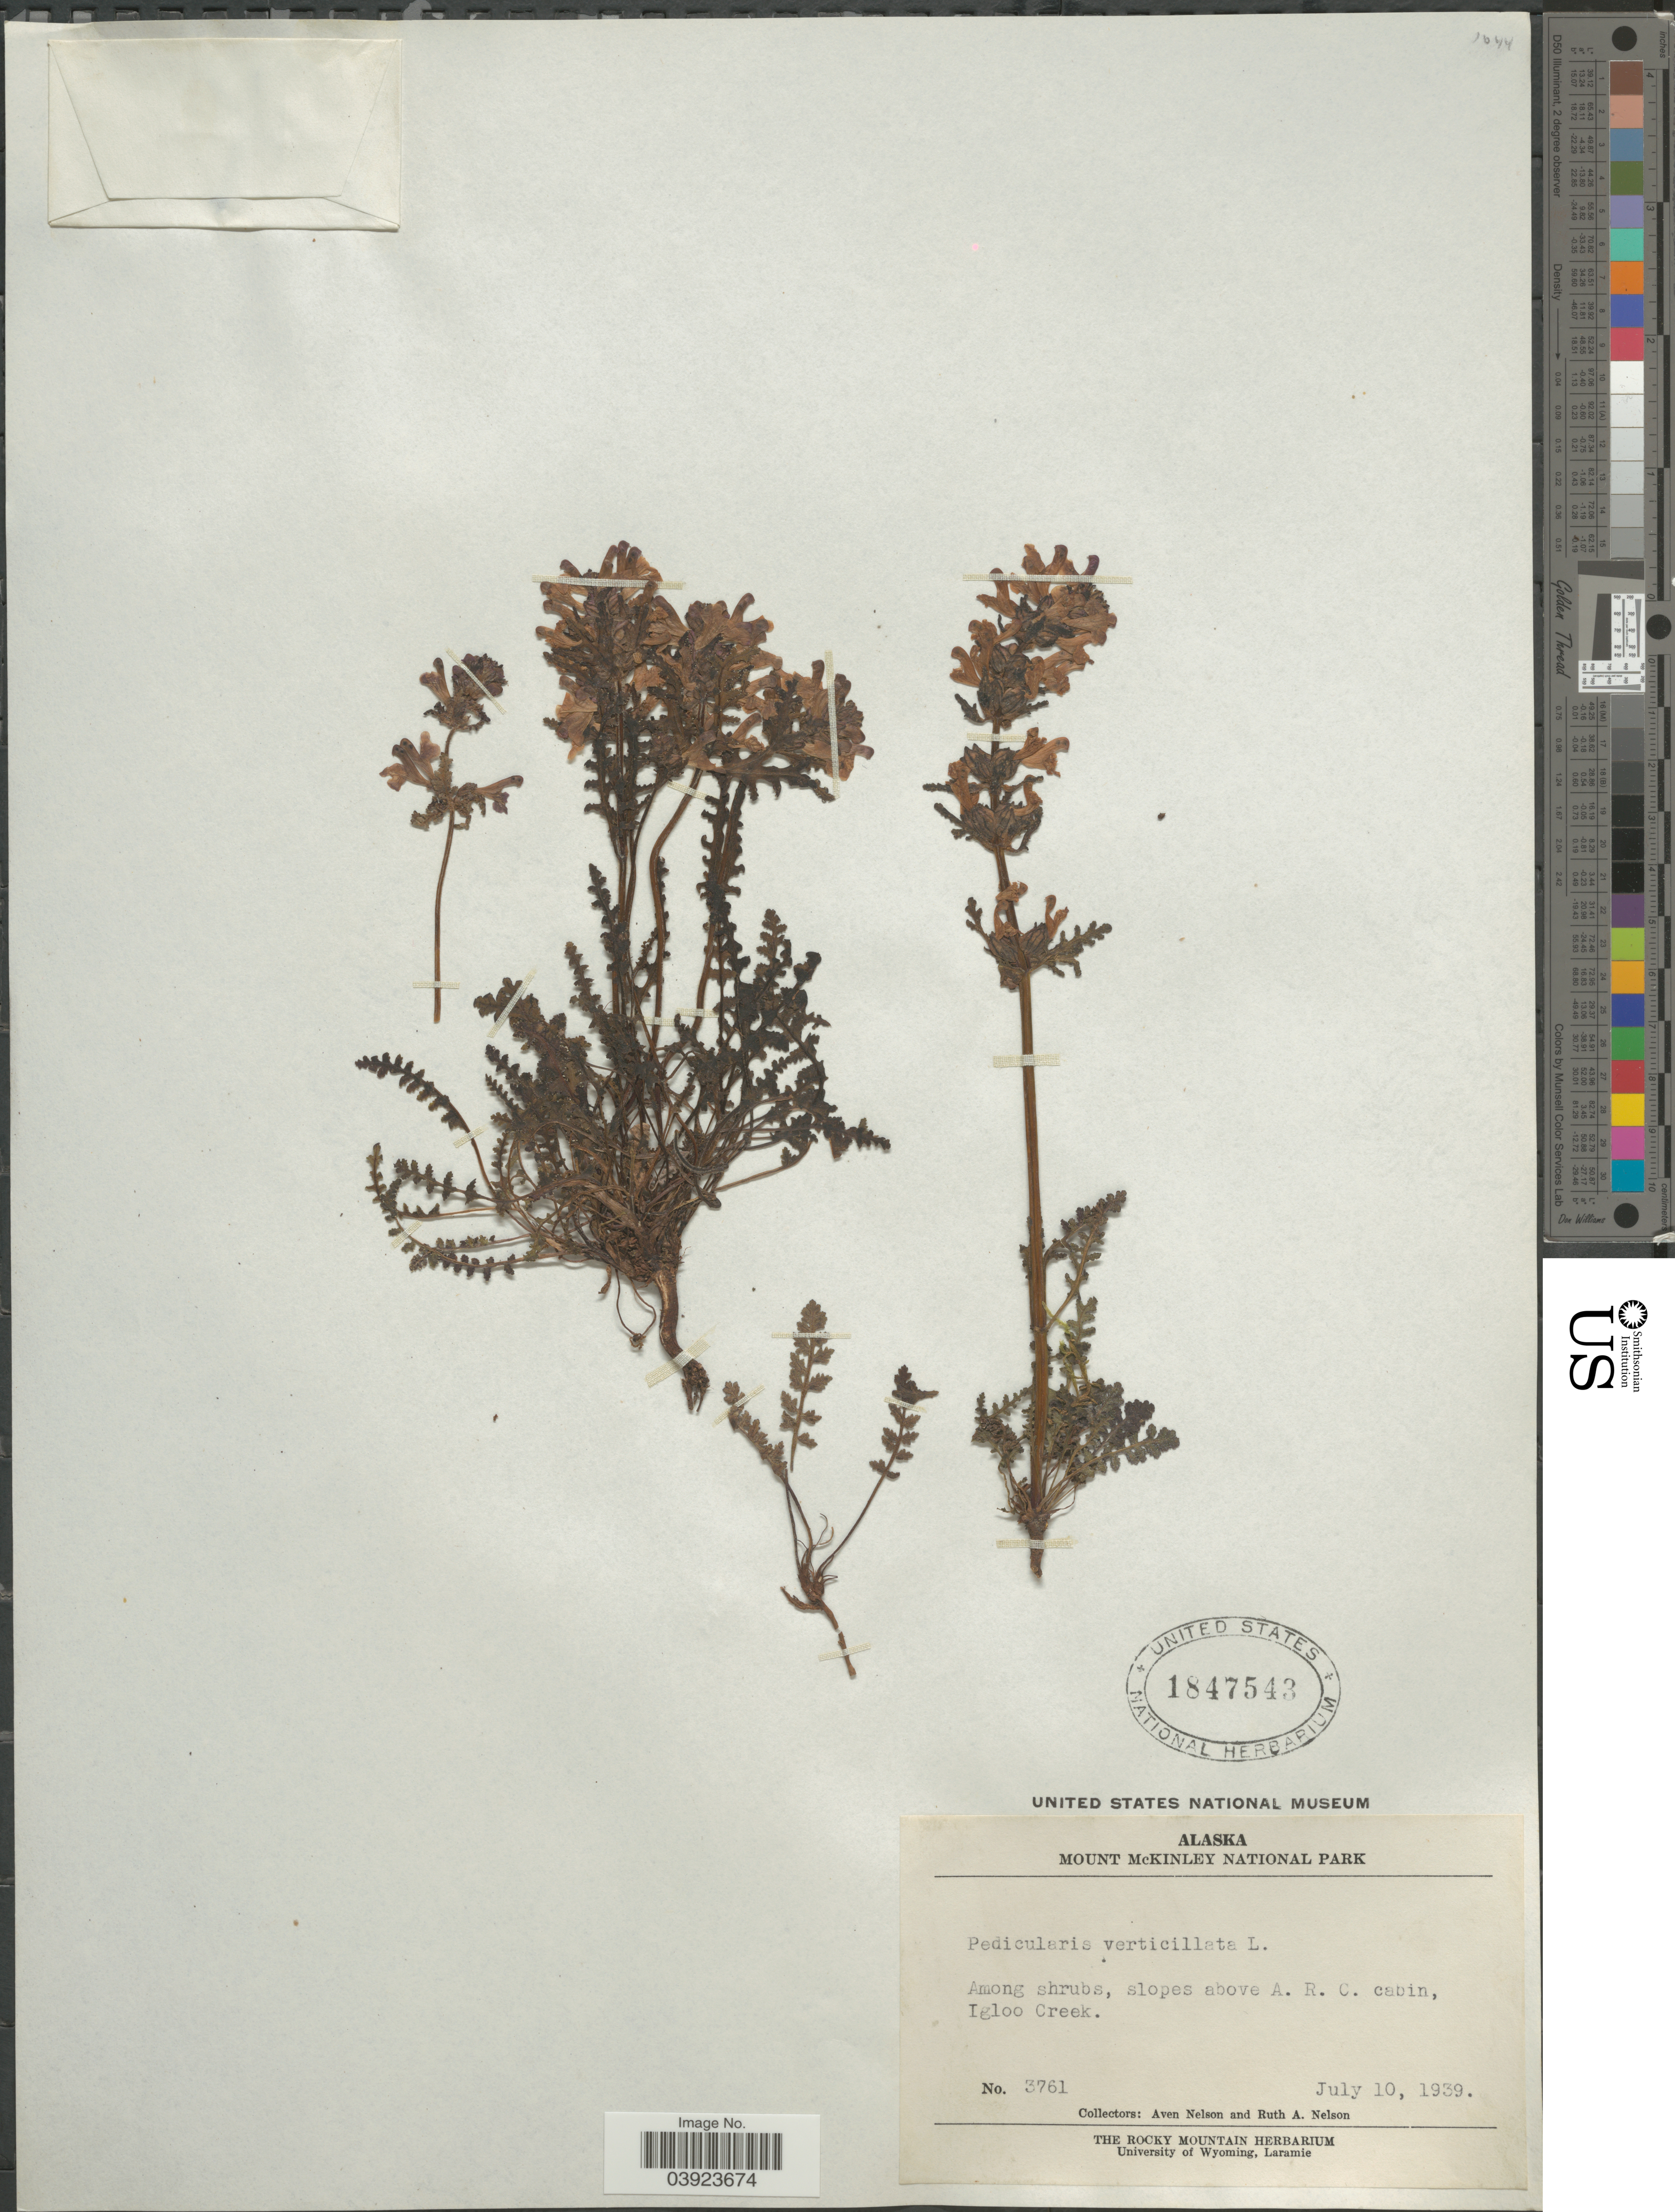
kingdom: Plantae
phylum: Tracheophyta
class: Magnoliopsida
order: Lamiales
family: Orobanchaceae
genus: Pedicularis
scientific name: Pedicularis verticillata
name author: L.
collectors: A. Nelson & R. A. Nelson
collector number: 3761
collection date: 1939-07-10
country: United States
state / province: Alaska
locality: Mount McKinley National Park. Among shrubs, slopes above A. R. C. cabin, Igloo Creek.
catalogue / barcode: US 1847543